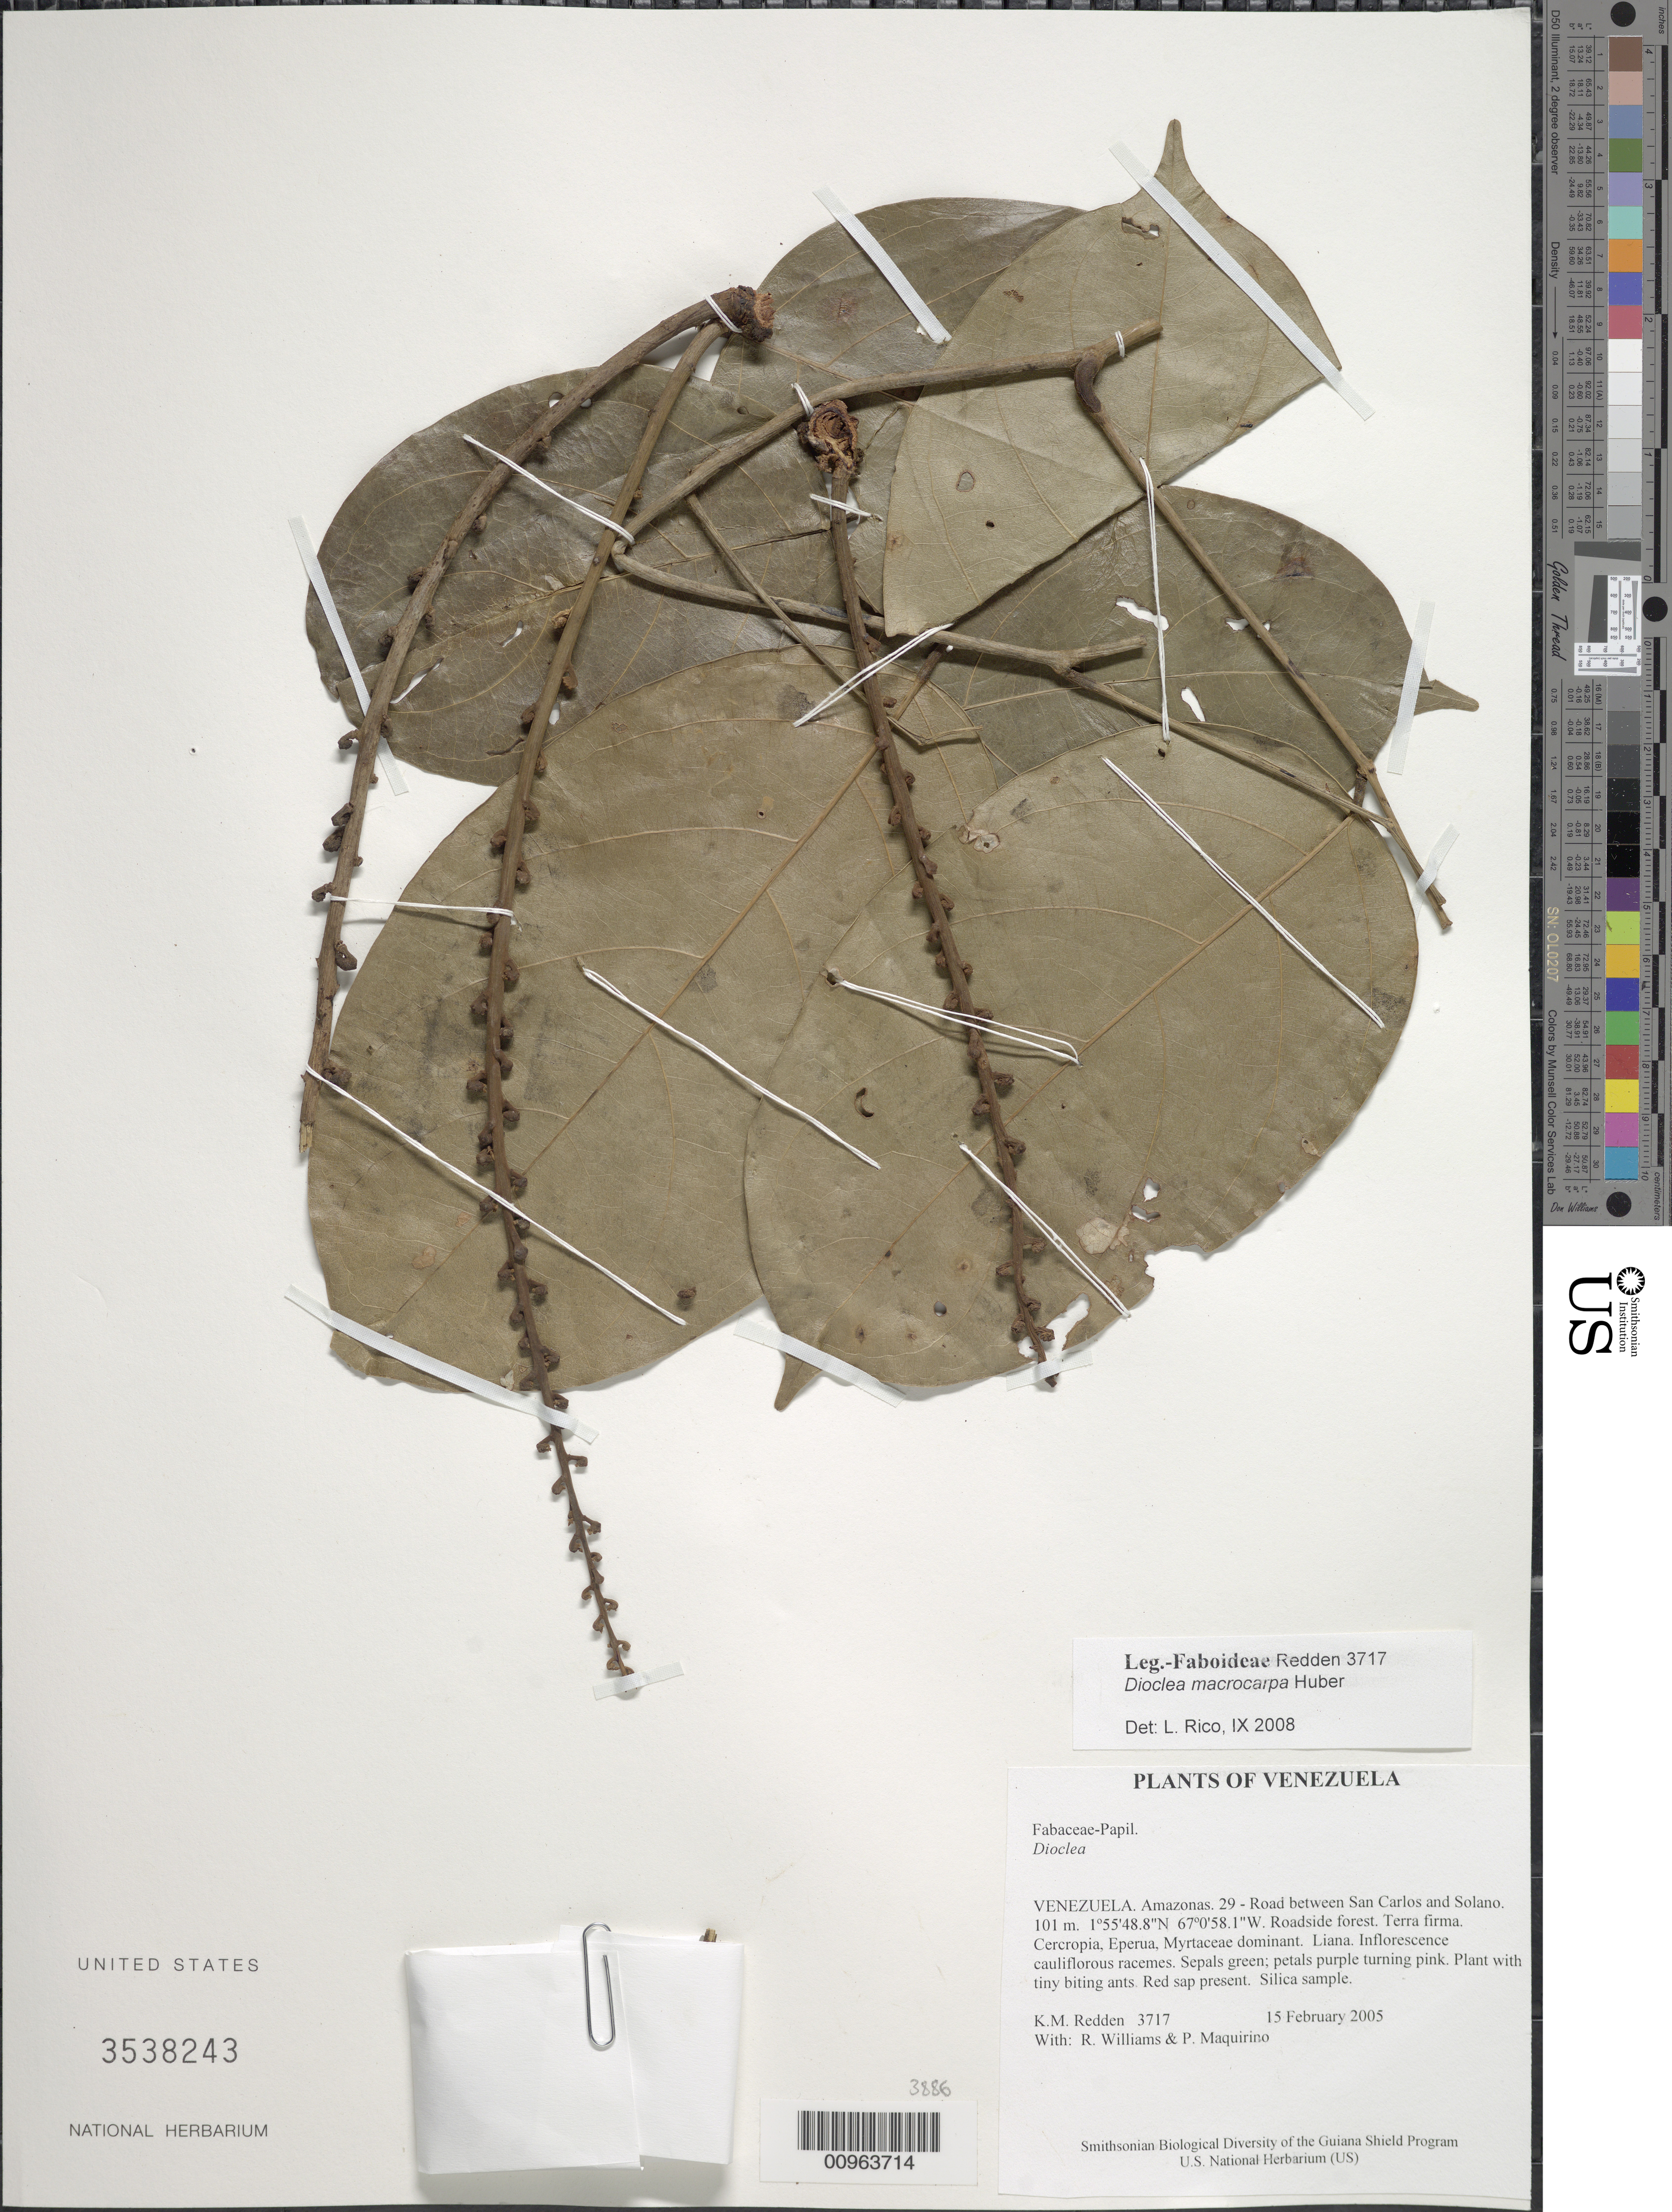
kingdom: Plantae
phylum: Tracheophyta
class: Magnoliopsida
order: Fabales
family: Fabaceae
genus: Macropsychanthus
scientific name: Macropsychanthus macrocarpus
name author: (Huber) L.P. Queiroz & Snak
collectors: K. M. Redden, R. Williams & P. Maquirino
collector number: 3717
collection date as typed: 15 February 2005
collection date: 2005-02-15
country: Venezuela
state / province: Amazonas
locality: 29 - Road between San Carlos and Solano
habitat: Roadside forest. Terra firma. Cecropia, Eperua, Myrtaceae dominant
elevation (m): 101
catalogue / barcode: US 3538243